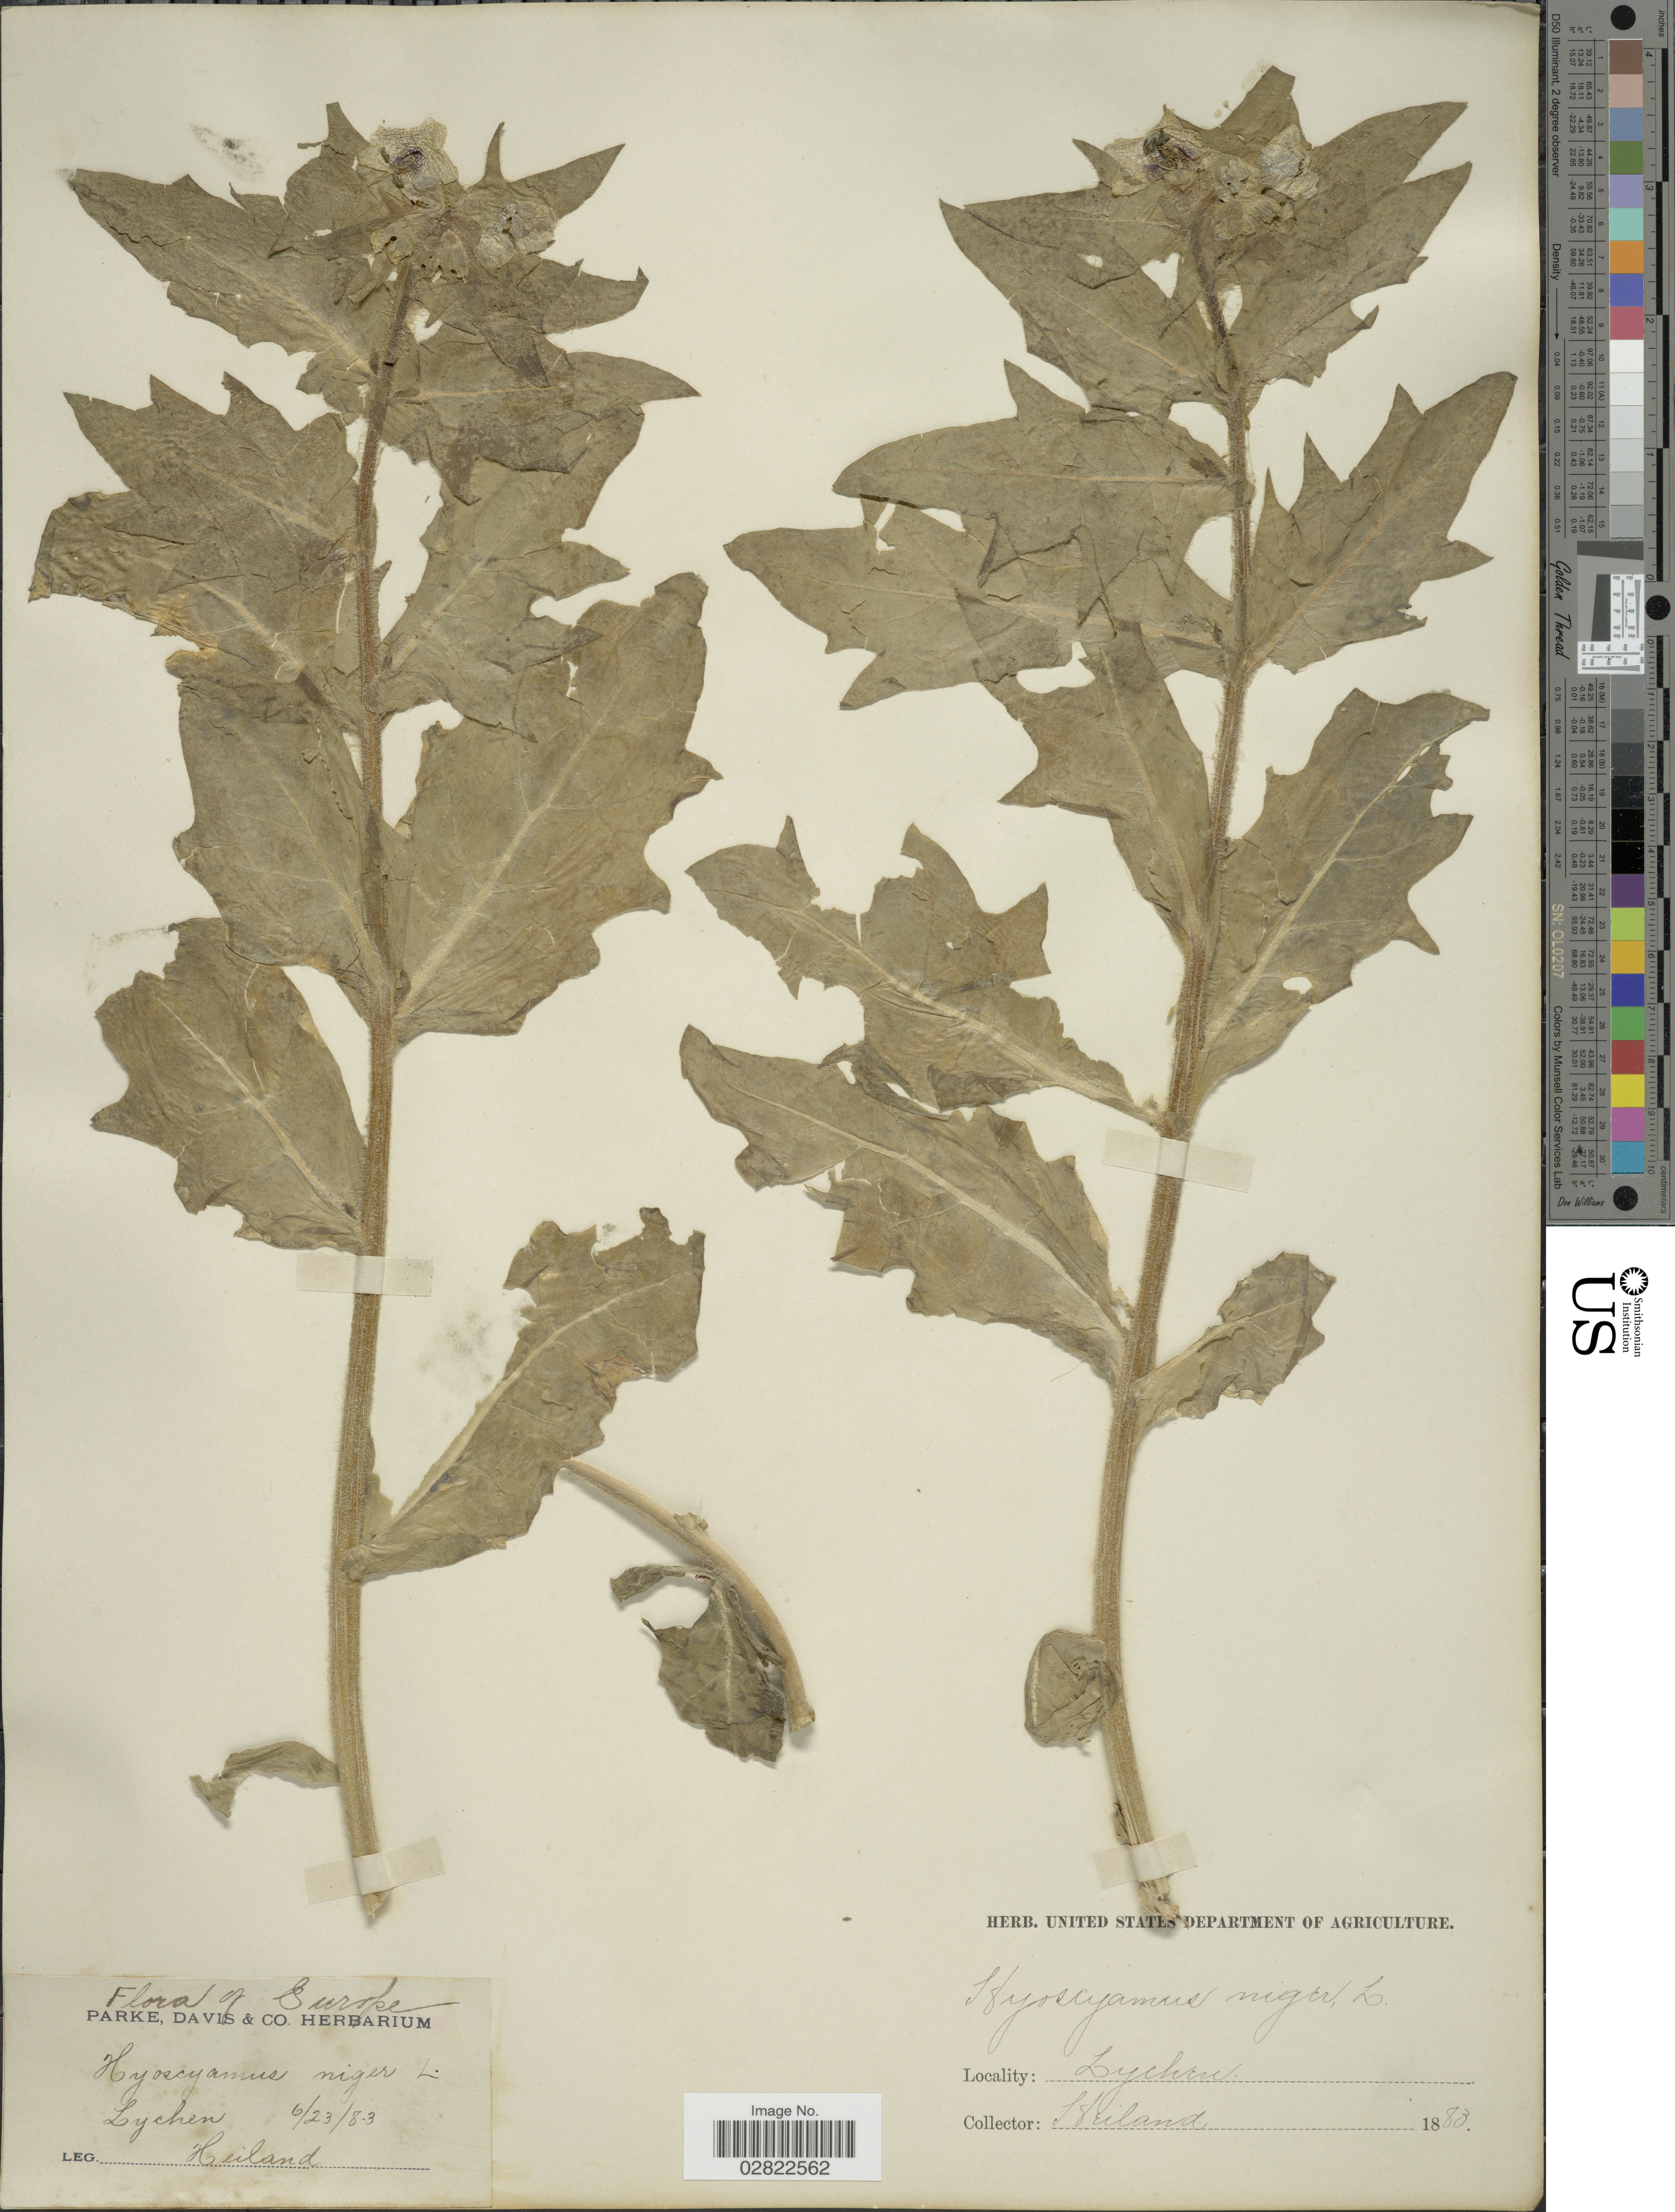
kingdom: Plantae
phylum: Tracheophyta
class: Magnoliopsida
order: Solanales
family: Solanaceae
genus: Hyoscyamus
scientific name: Hyoscyamus niger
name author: L.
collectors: -. Heiland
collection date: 1883-06-23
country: Germany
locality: Lychen.